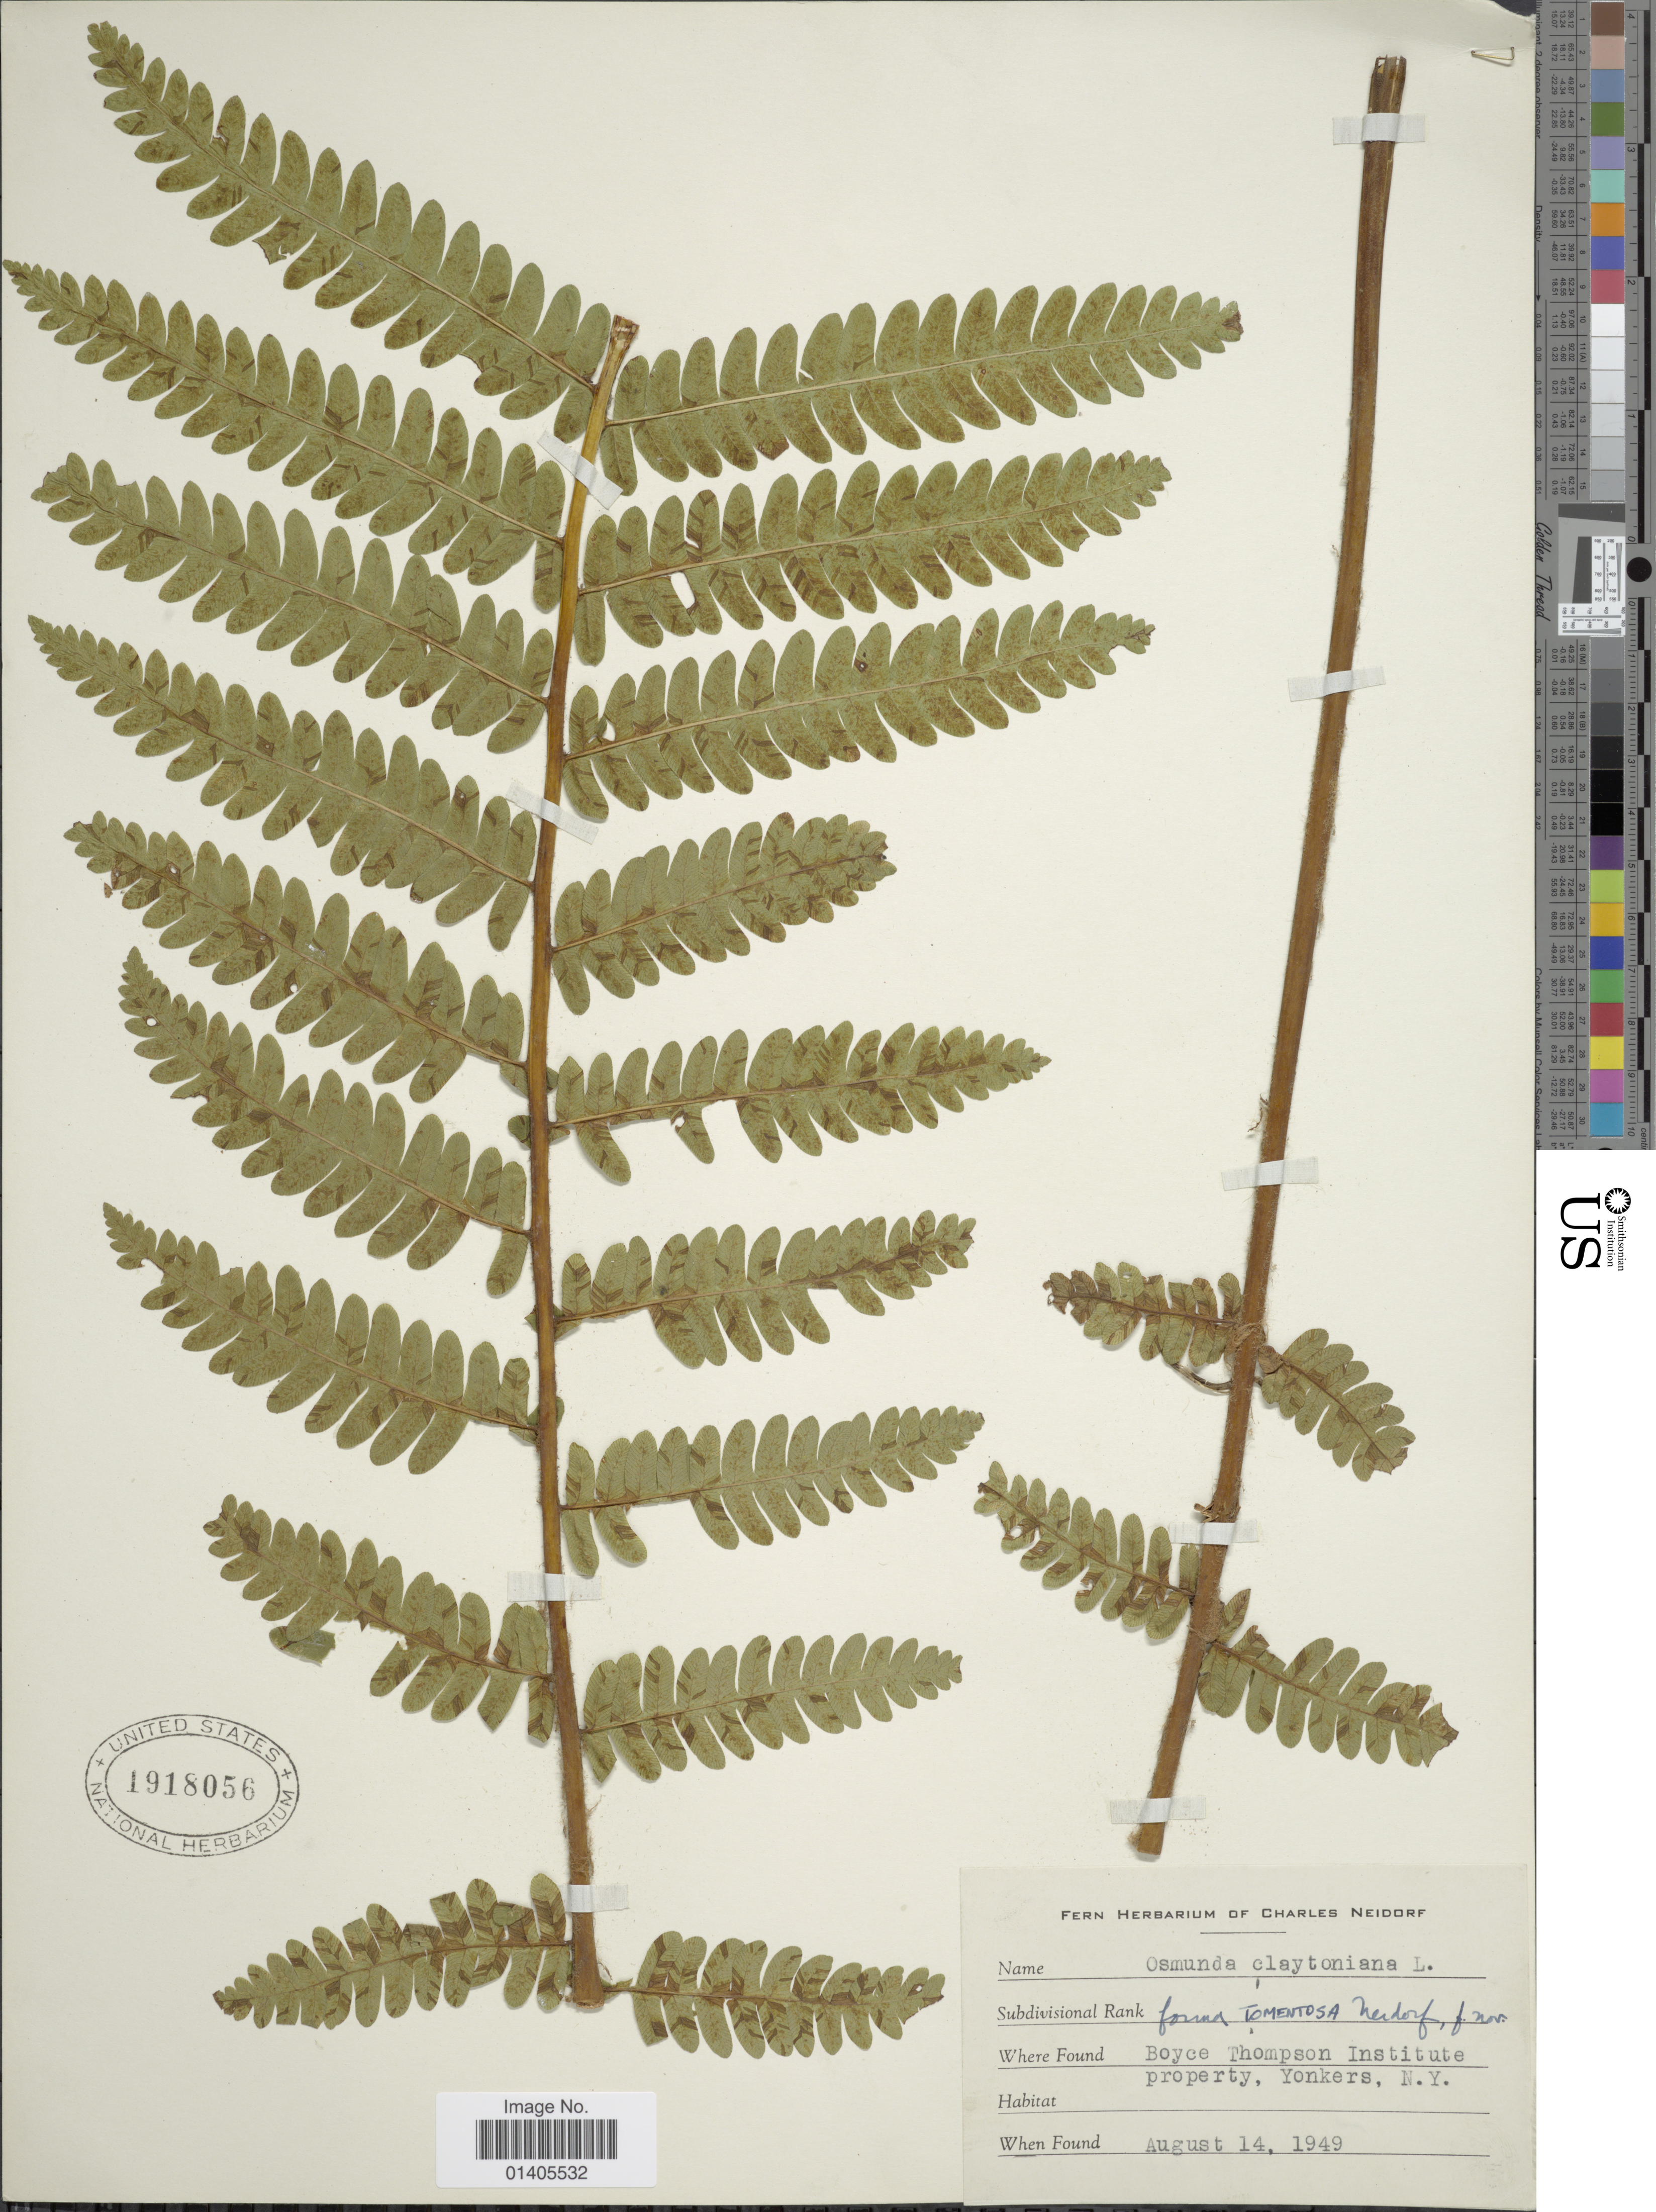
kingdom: Plantae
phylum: Tracheophyta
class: Polypodiopsida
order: Osmundales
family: Osmundaceae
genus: Osmunda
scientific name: Osmunda claytoniana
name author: (L.) Tagawa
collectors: C. Neidorf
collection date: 1949-08-14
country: United States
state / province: New York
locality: Boyce Thompson Institute property, Yonkers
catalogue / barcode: US 1918056